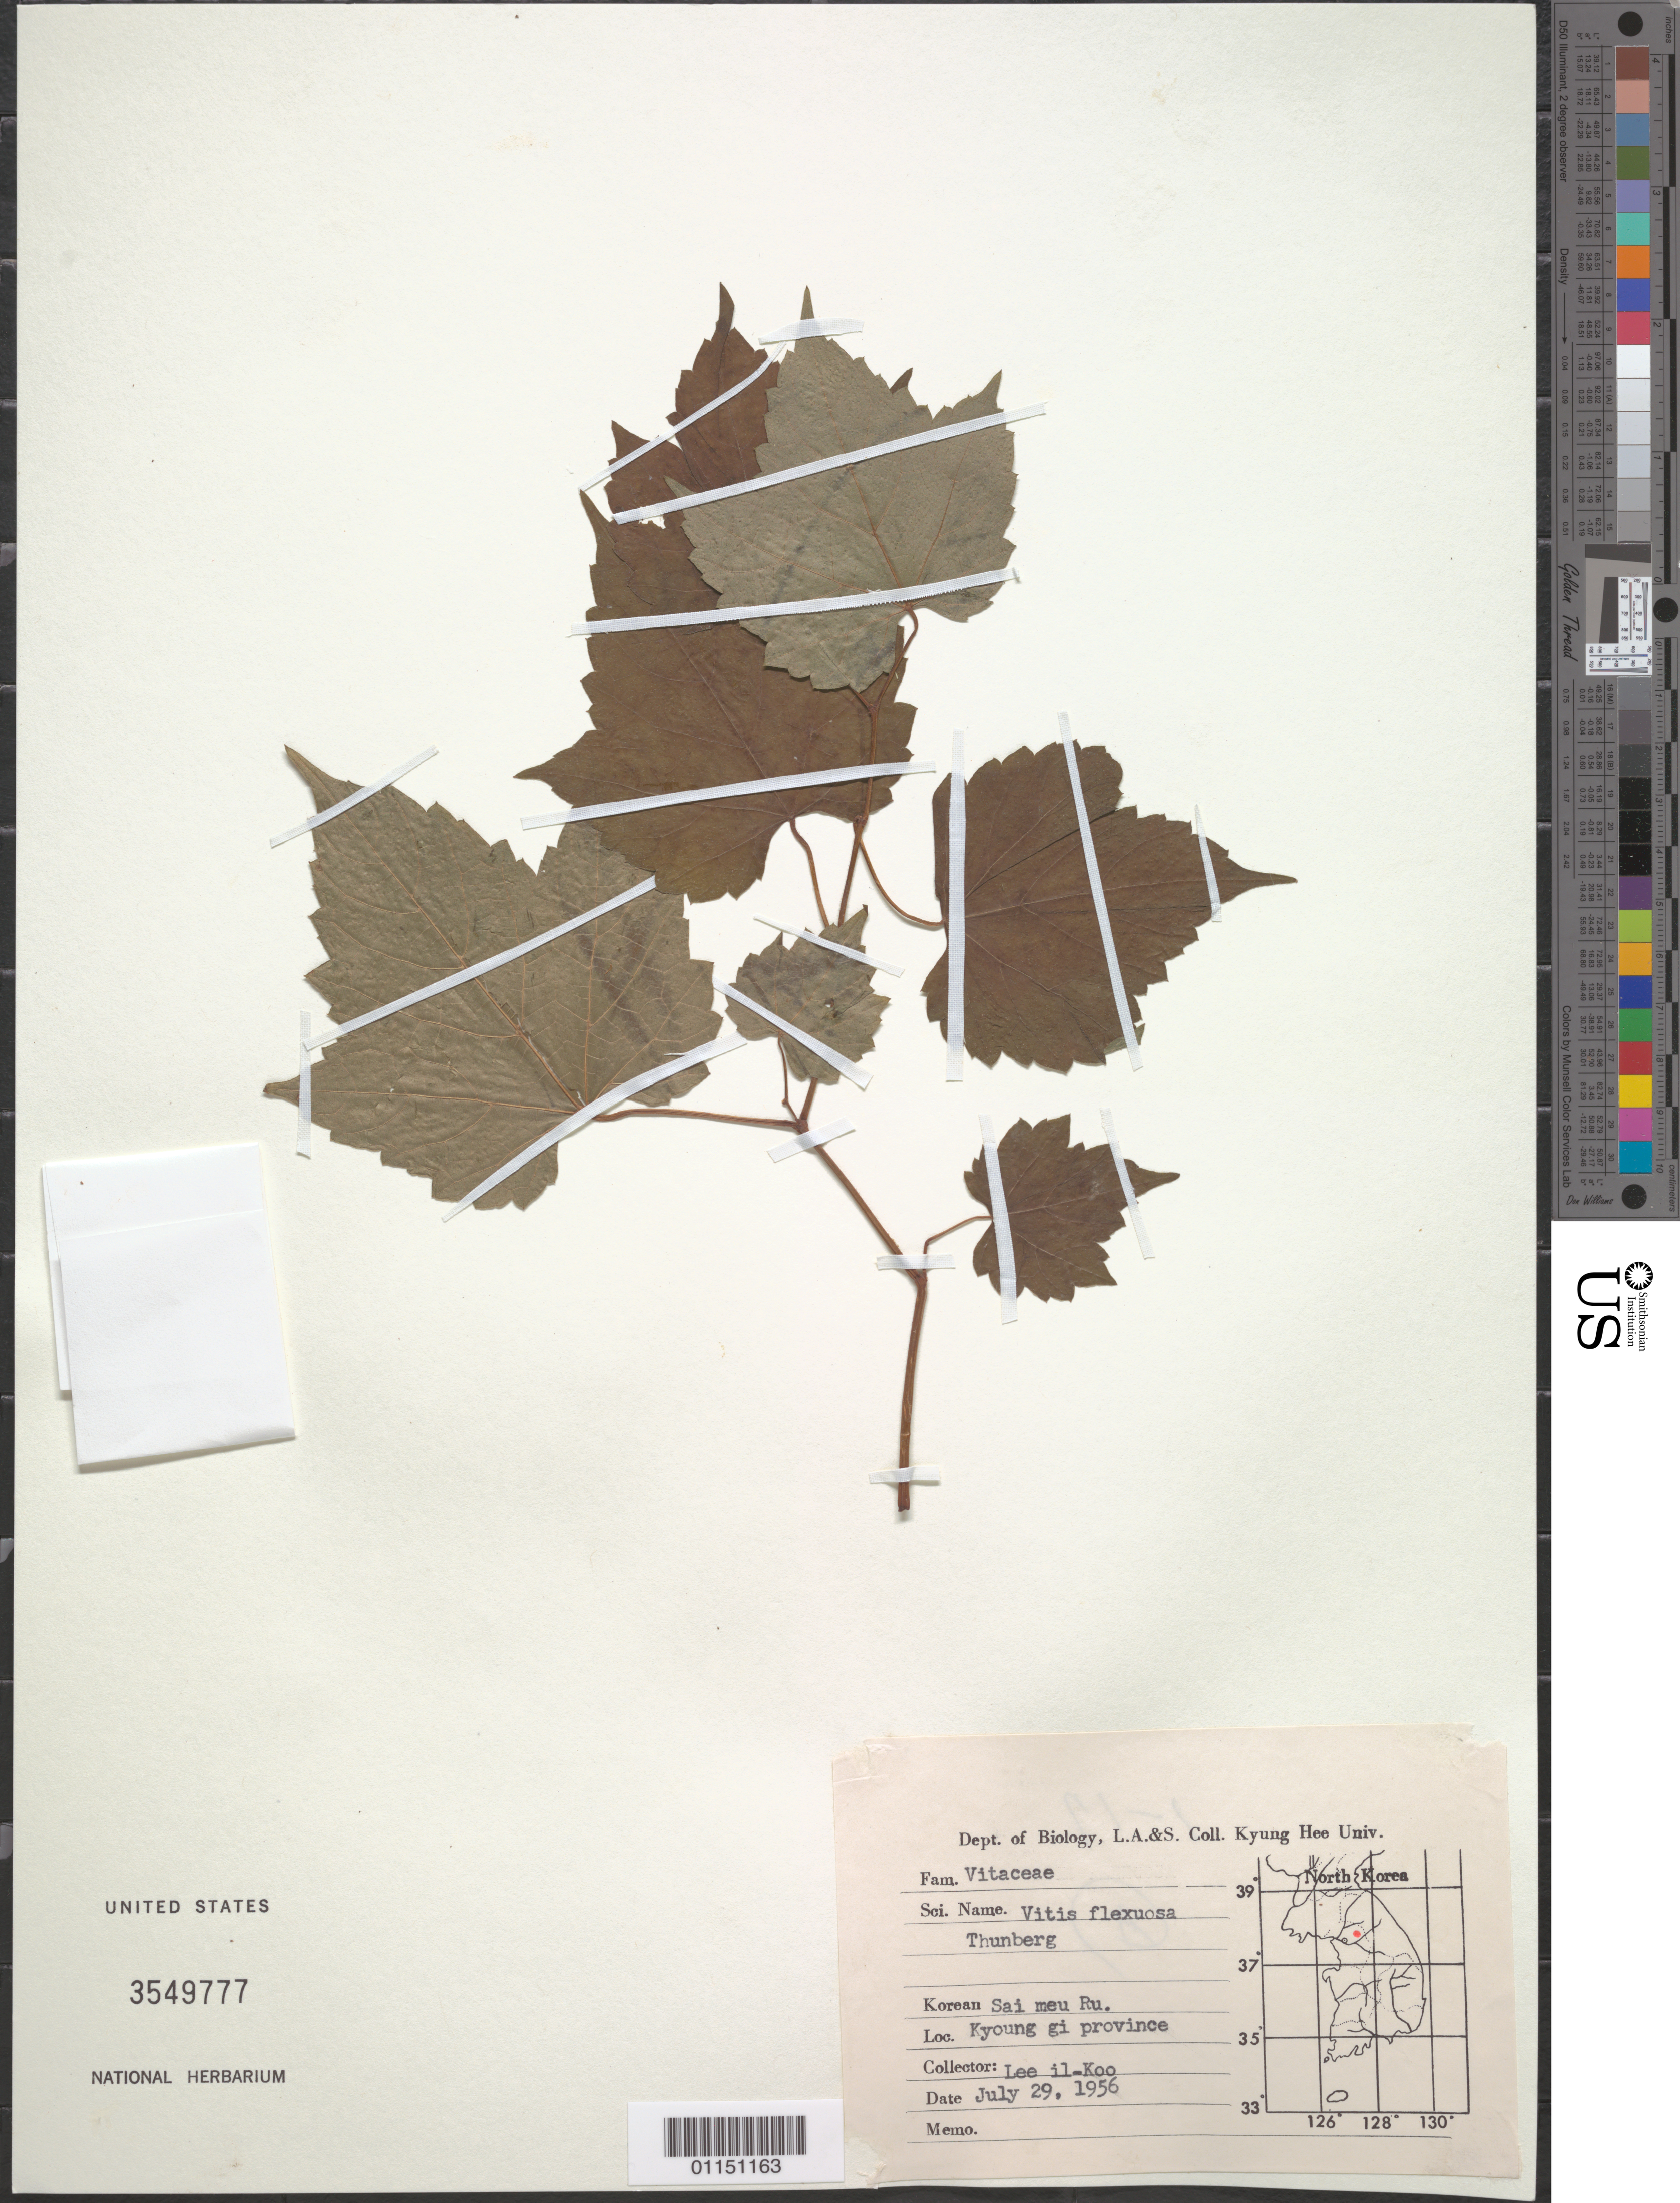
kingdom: Plantae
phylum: Tracheophyta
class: Magnoliopsida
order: Vitales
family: Vitaceae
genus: Vitis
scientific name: Vitis flexuosa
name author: Thunb.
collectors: I. Lee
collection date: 1956-07-29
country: North Korea / South Korea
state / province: Kyoung-gi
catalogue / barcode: US 3549777